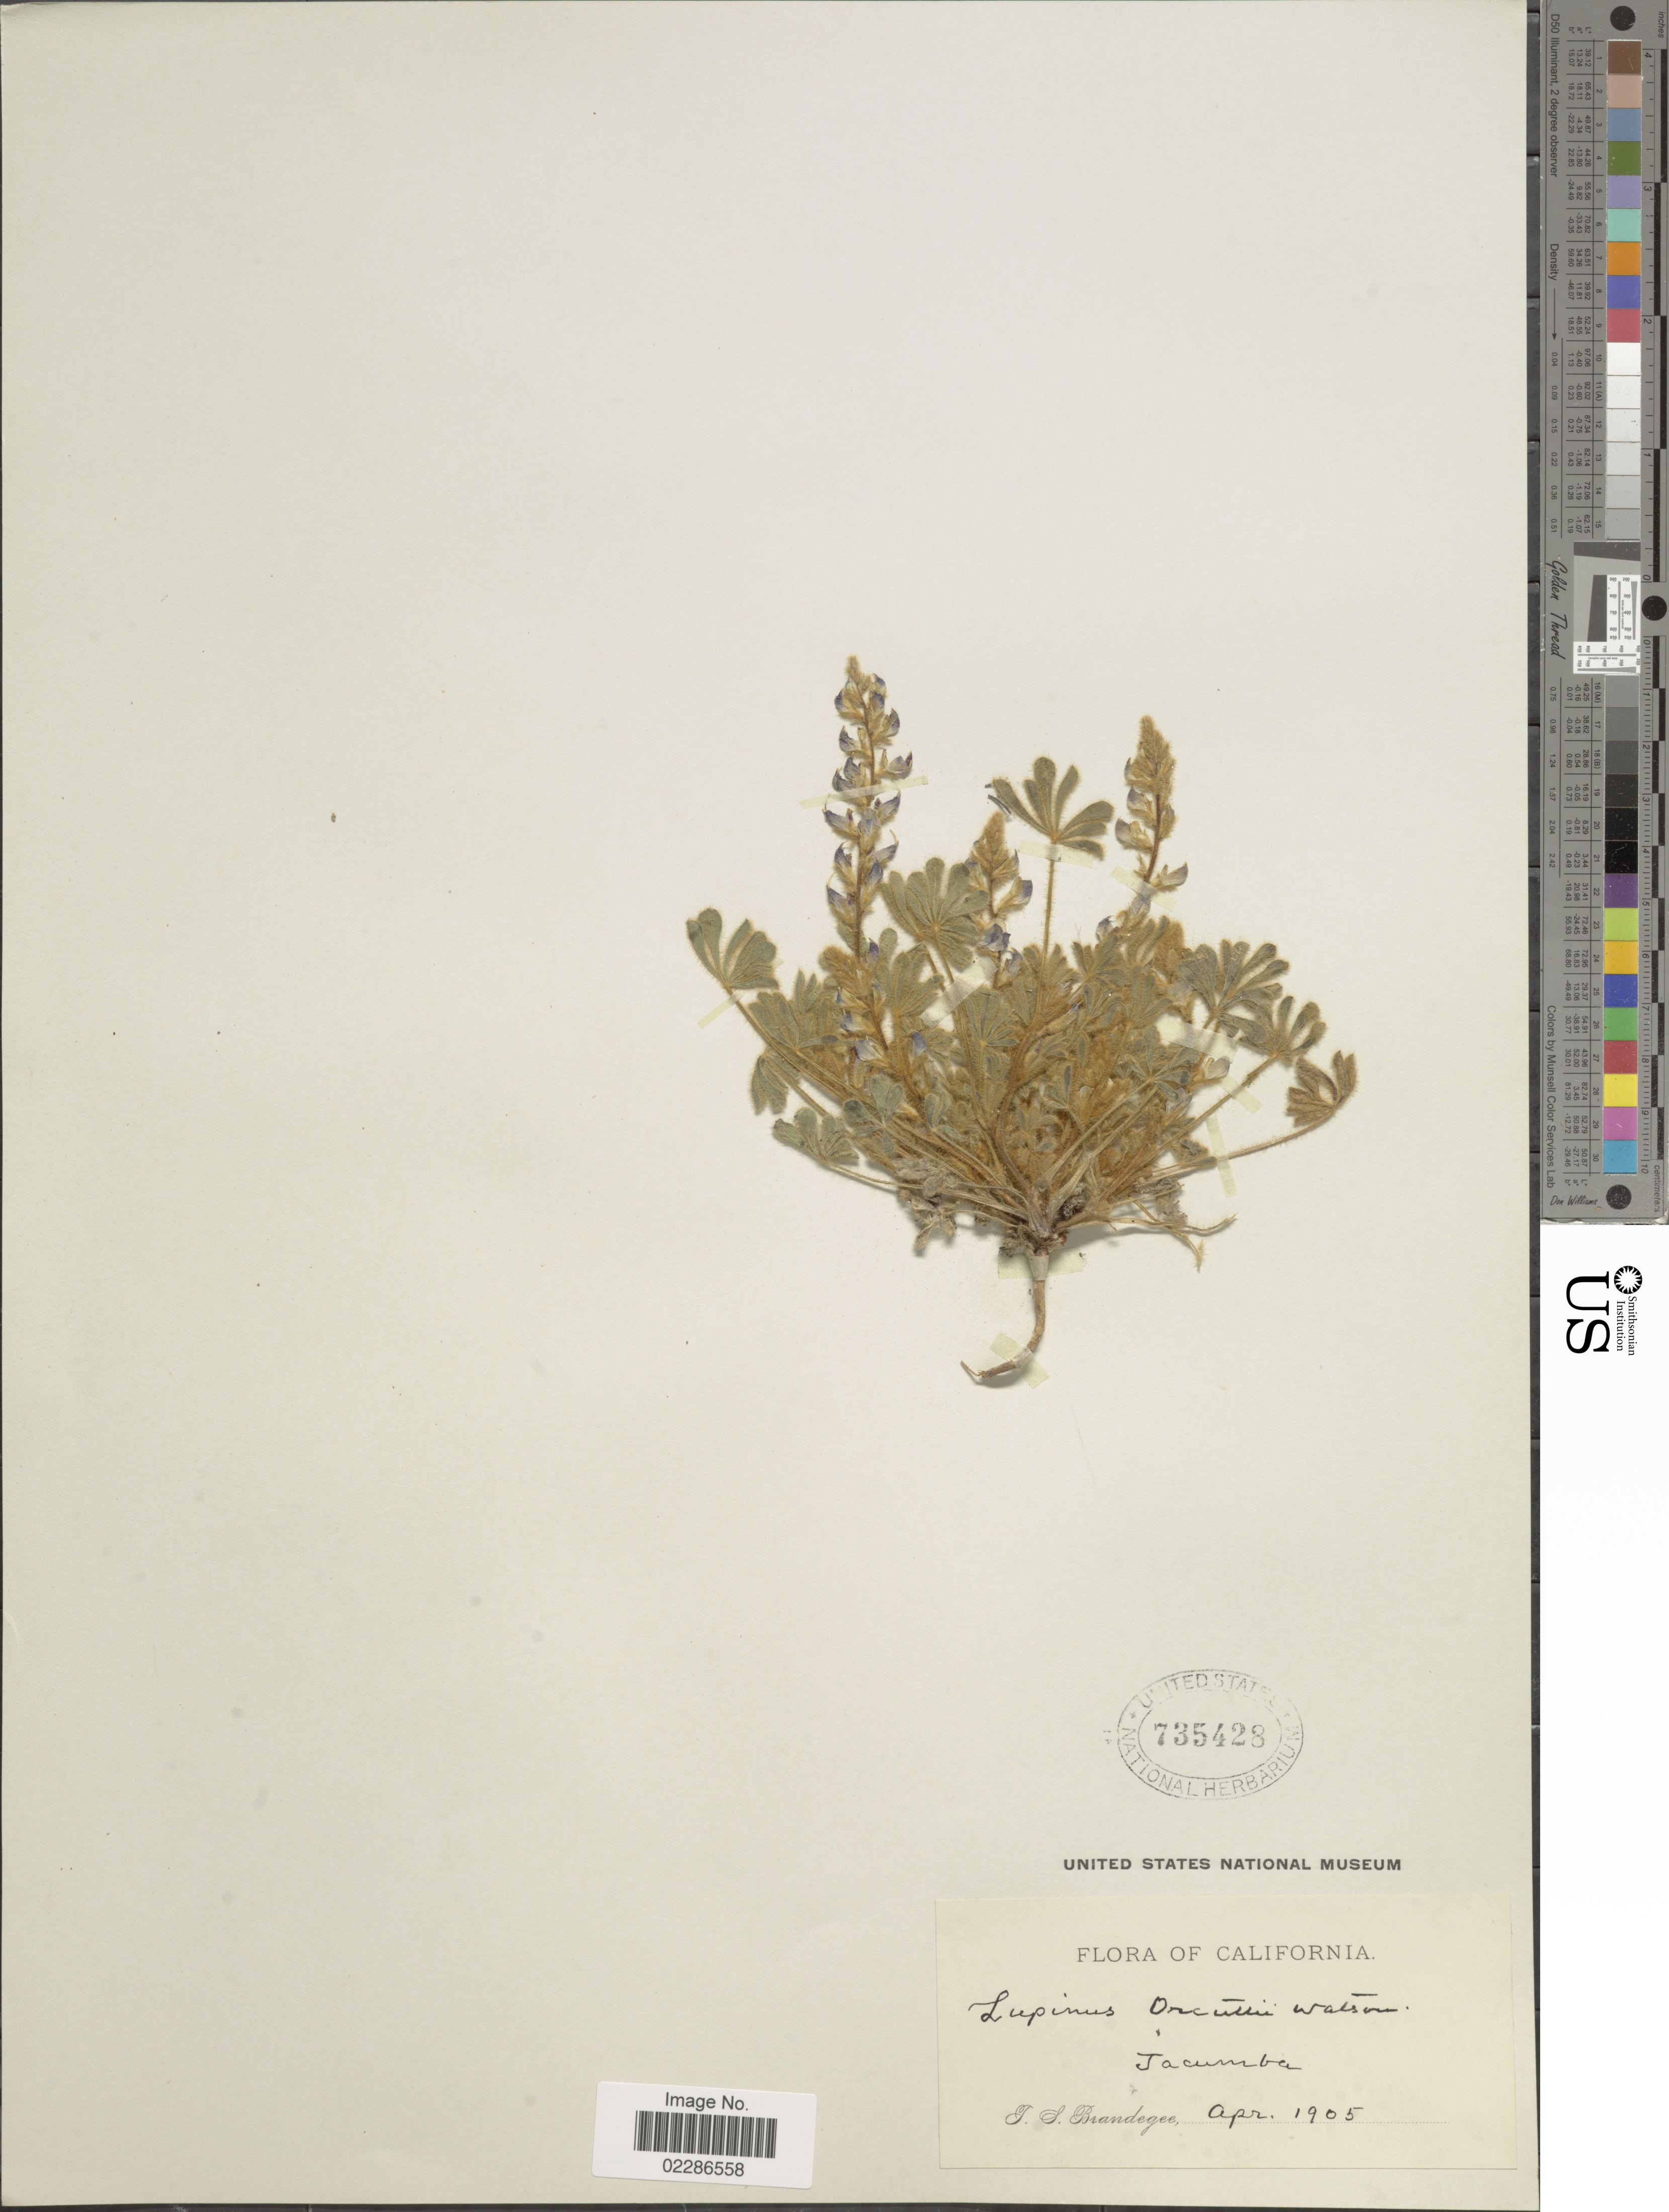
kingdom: Plantae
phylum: Tracheophyta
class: Magnoliopsida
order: Fabales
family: Fabaceae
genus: Lupinus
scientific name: Lupinus orcuttii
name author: S. Watson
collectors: T. S. Brandegee (herbarium)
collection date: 1905-04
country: United States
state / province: California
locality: Jacumba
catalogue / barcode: US 735428